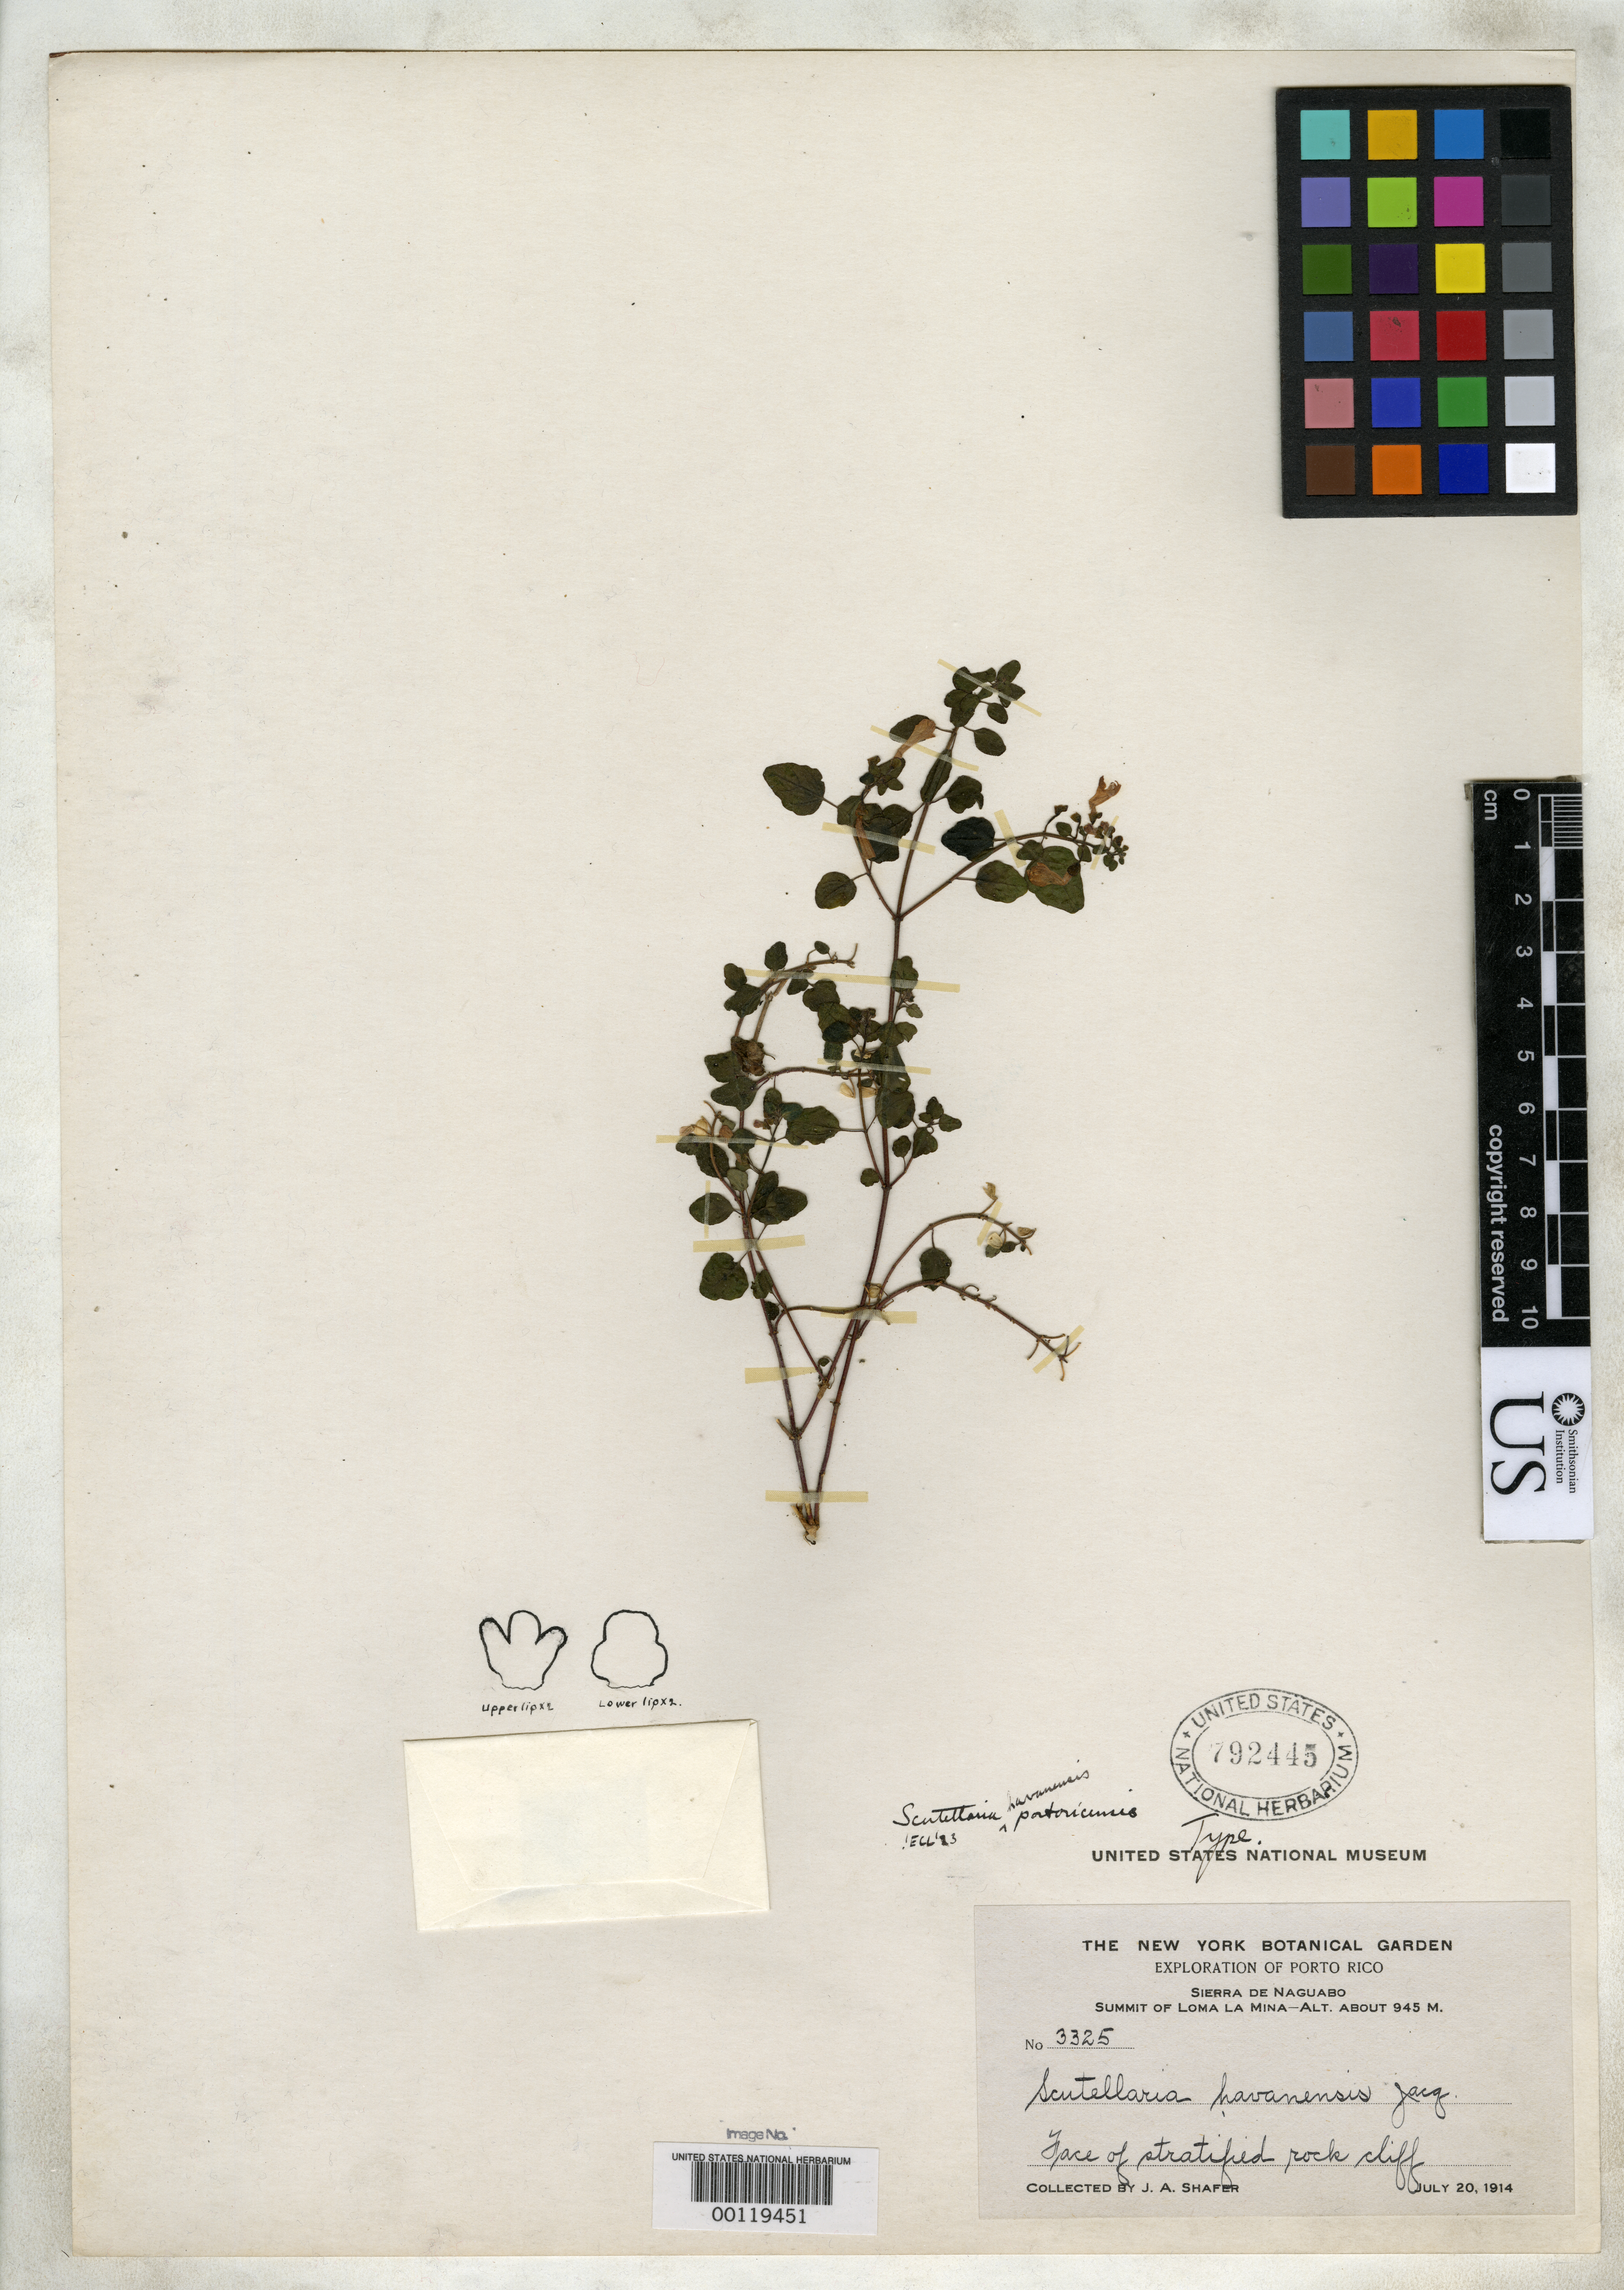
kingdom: Plantae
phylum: Tracheophyta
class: Magnoliopsida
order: Lamiales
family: Lamiaceae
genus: Scutellaria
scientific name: Scutellaria havanensis var. portoricensis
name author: Leonard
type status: Holotype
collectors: J. A. Shafer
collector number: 3325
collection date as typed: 29 Jul 1914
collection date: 1914-07-29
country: Puerto Rico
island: Greater Antilles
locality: Sierra de Naguabo; Lomala Mina.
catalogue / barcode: US 792445